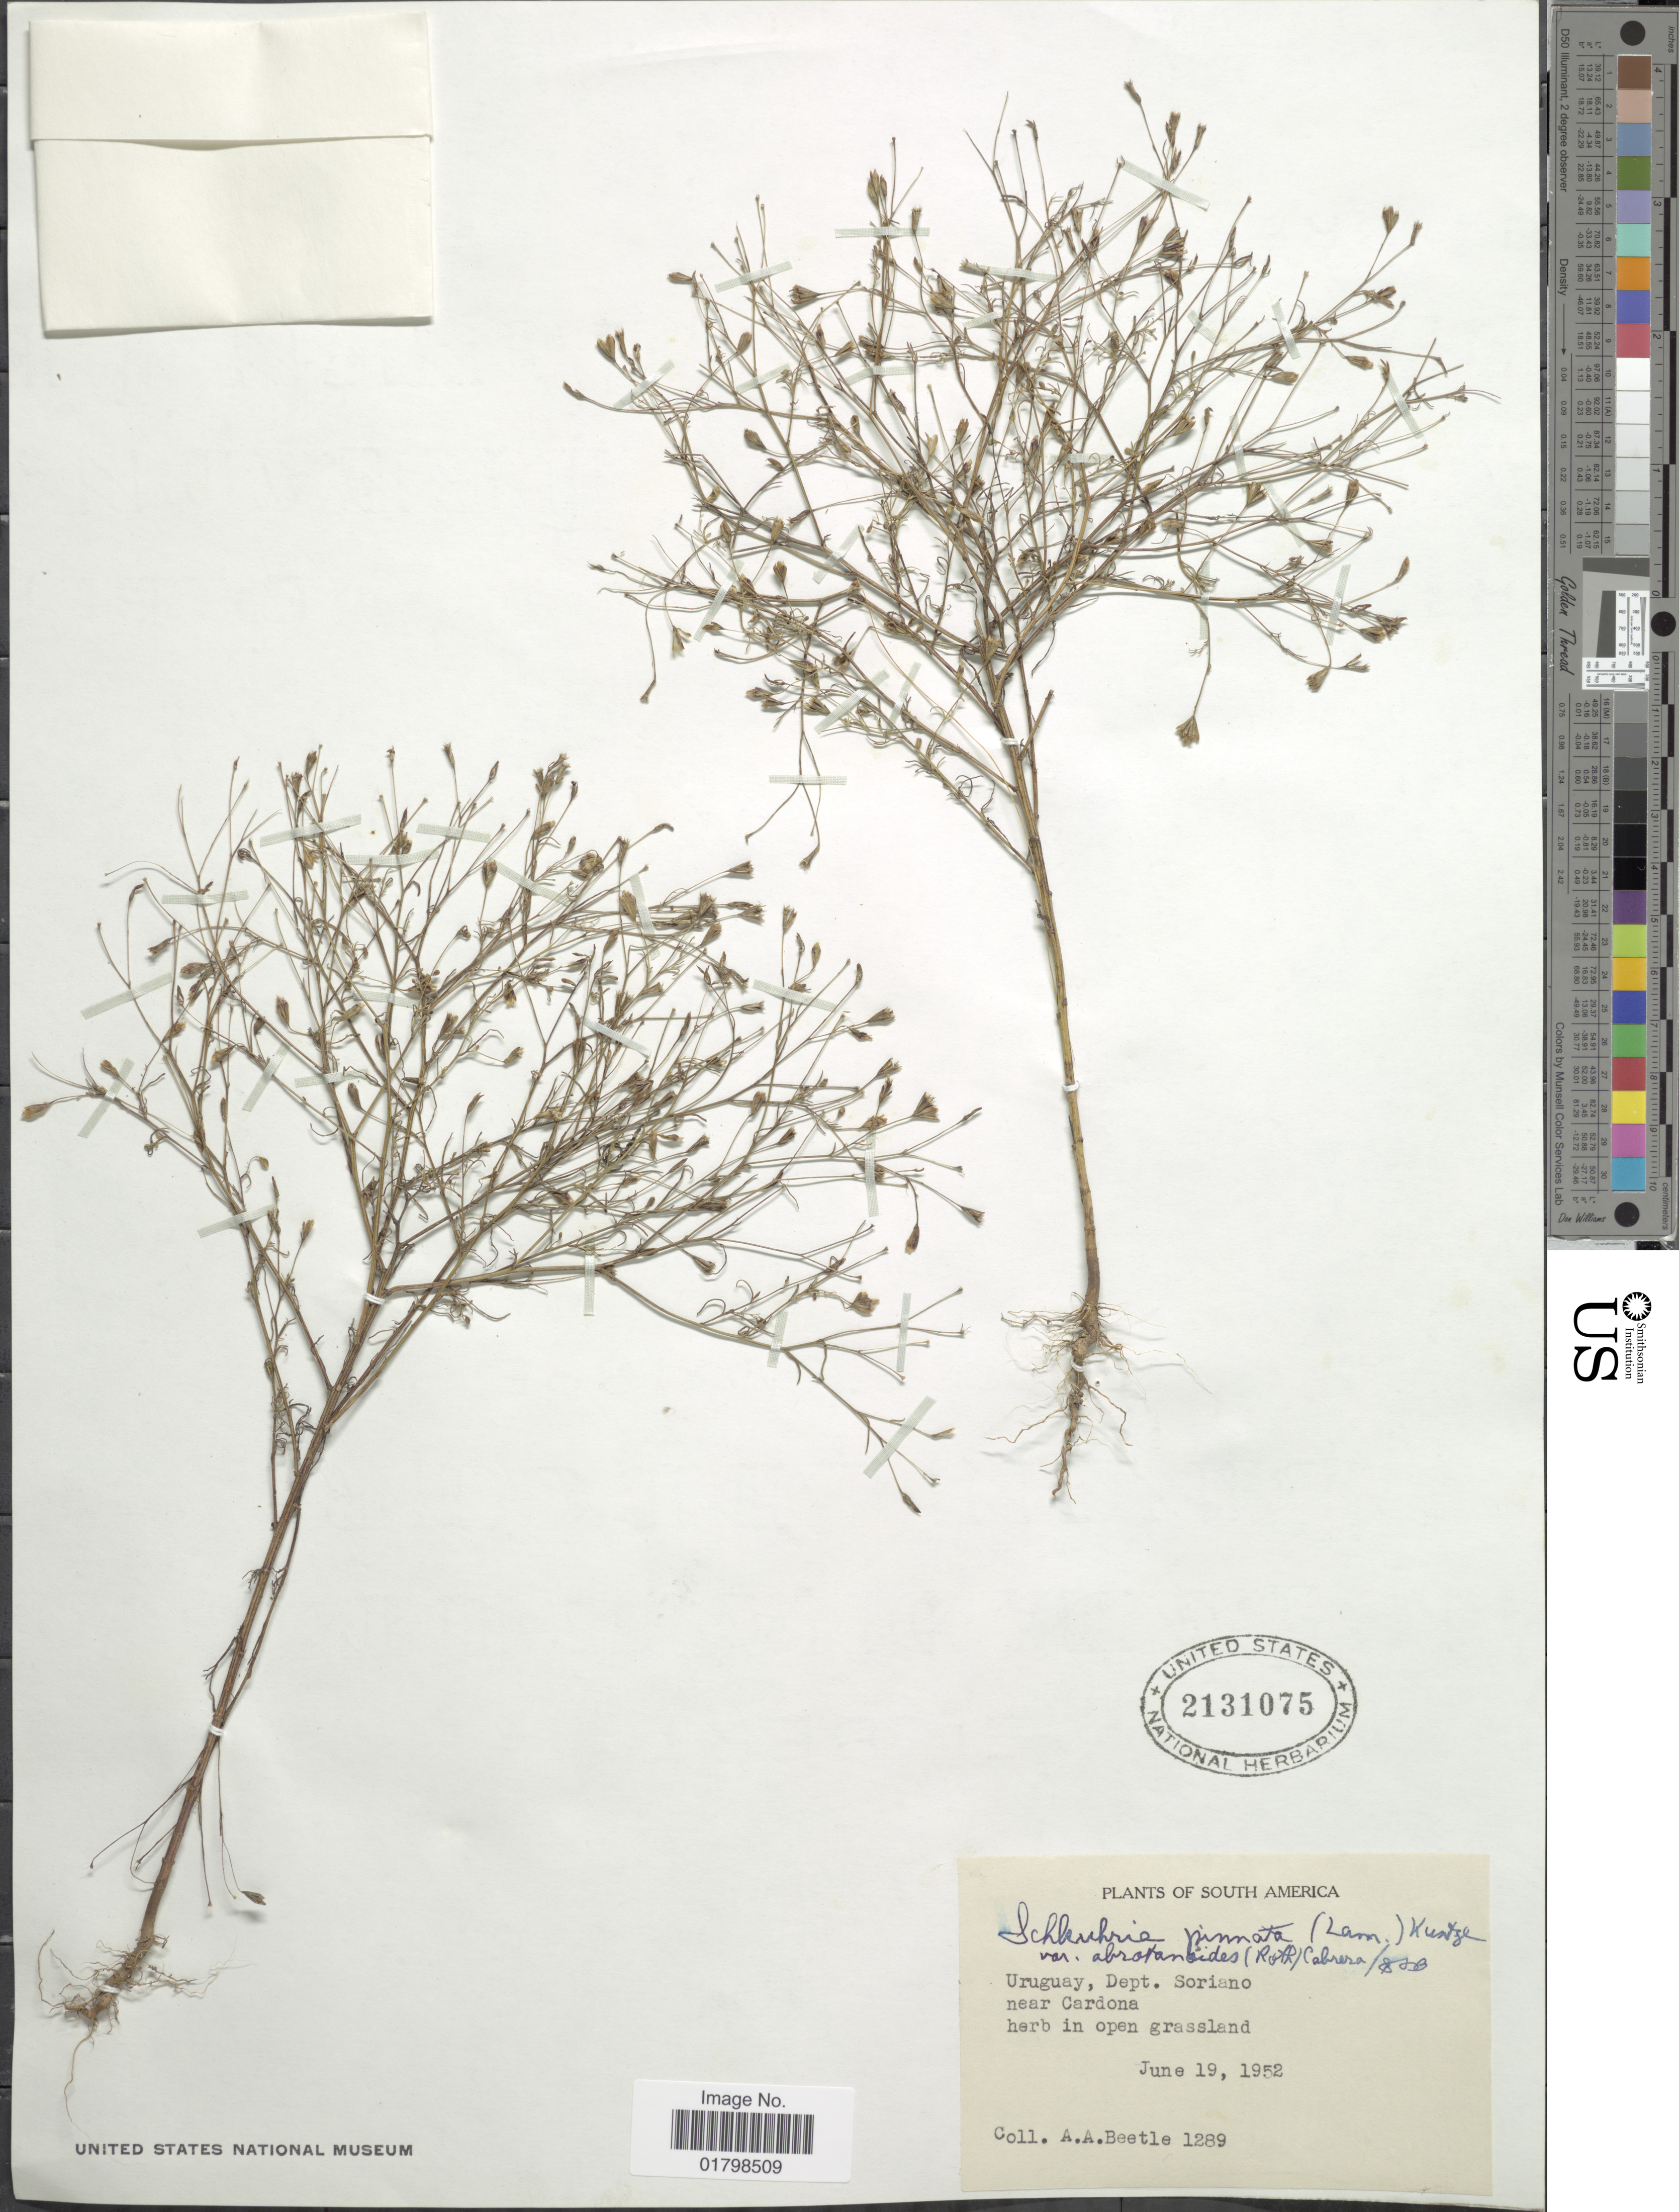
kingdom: Plantae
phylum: Tracheophyta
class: Magnoliopsida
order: Asterales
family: Asteraceae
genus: Schkuhria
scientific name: Schkuhria pinnata var. abrotanoides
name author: (Roth) Cabrera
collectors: A. A. Beetle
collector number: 1289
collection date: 1952-06-19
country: Uruguay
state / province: Soriano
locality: Uruguay, near Cardona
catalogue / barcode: US 2131075